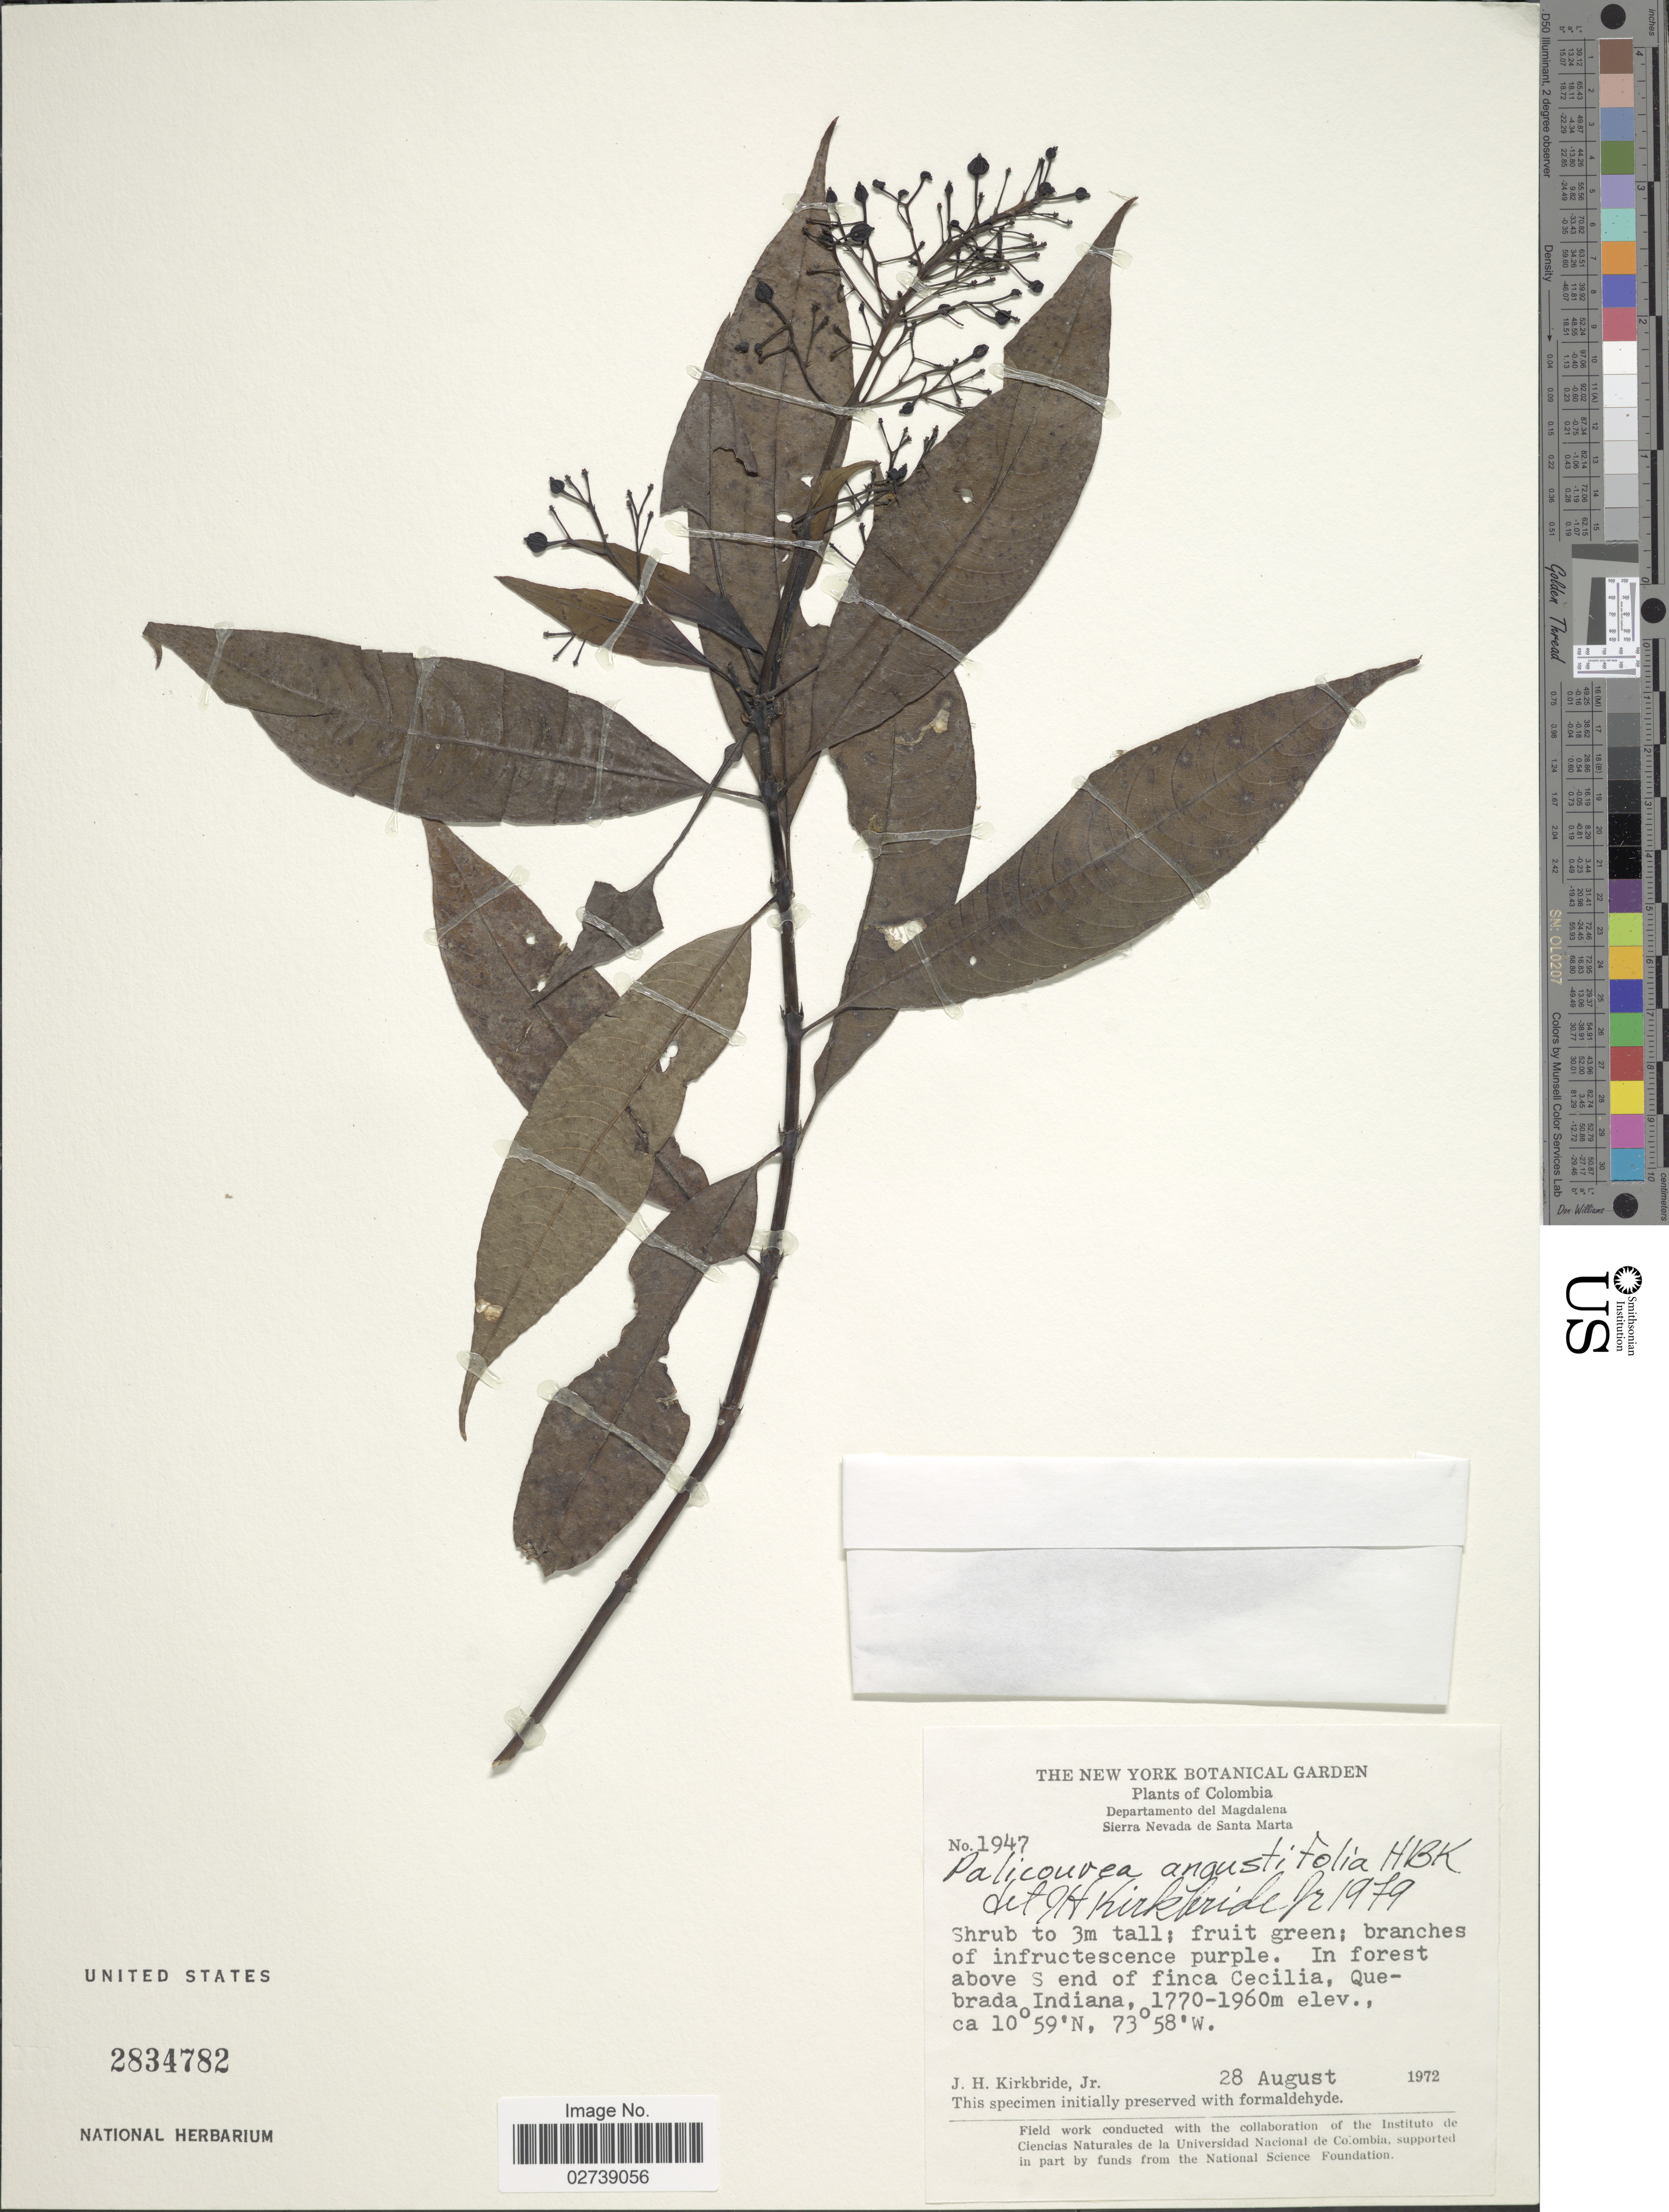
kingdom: Plantae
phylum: Tracheophyta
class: Magnoliopsida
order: Gentianales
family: Rubiaceae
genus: Palicourea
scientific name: Palicourea angustifolia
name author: Kunth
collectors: J. H. Kirkbride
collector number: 1947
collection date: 1972-08-28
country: Colombia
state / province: Magdalena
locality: Colombia, Departamento of Colombia, Sierra Nevada de Sana Marta. In forest above S end of finca Cecilia. Quebrada Indiana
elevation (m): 1770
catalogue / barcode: US 2834782